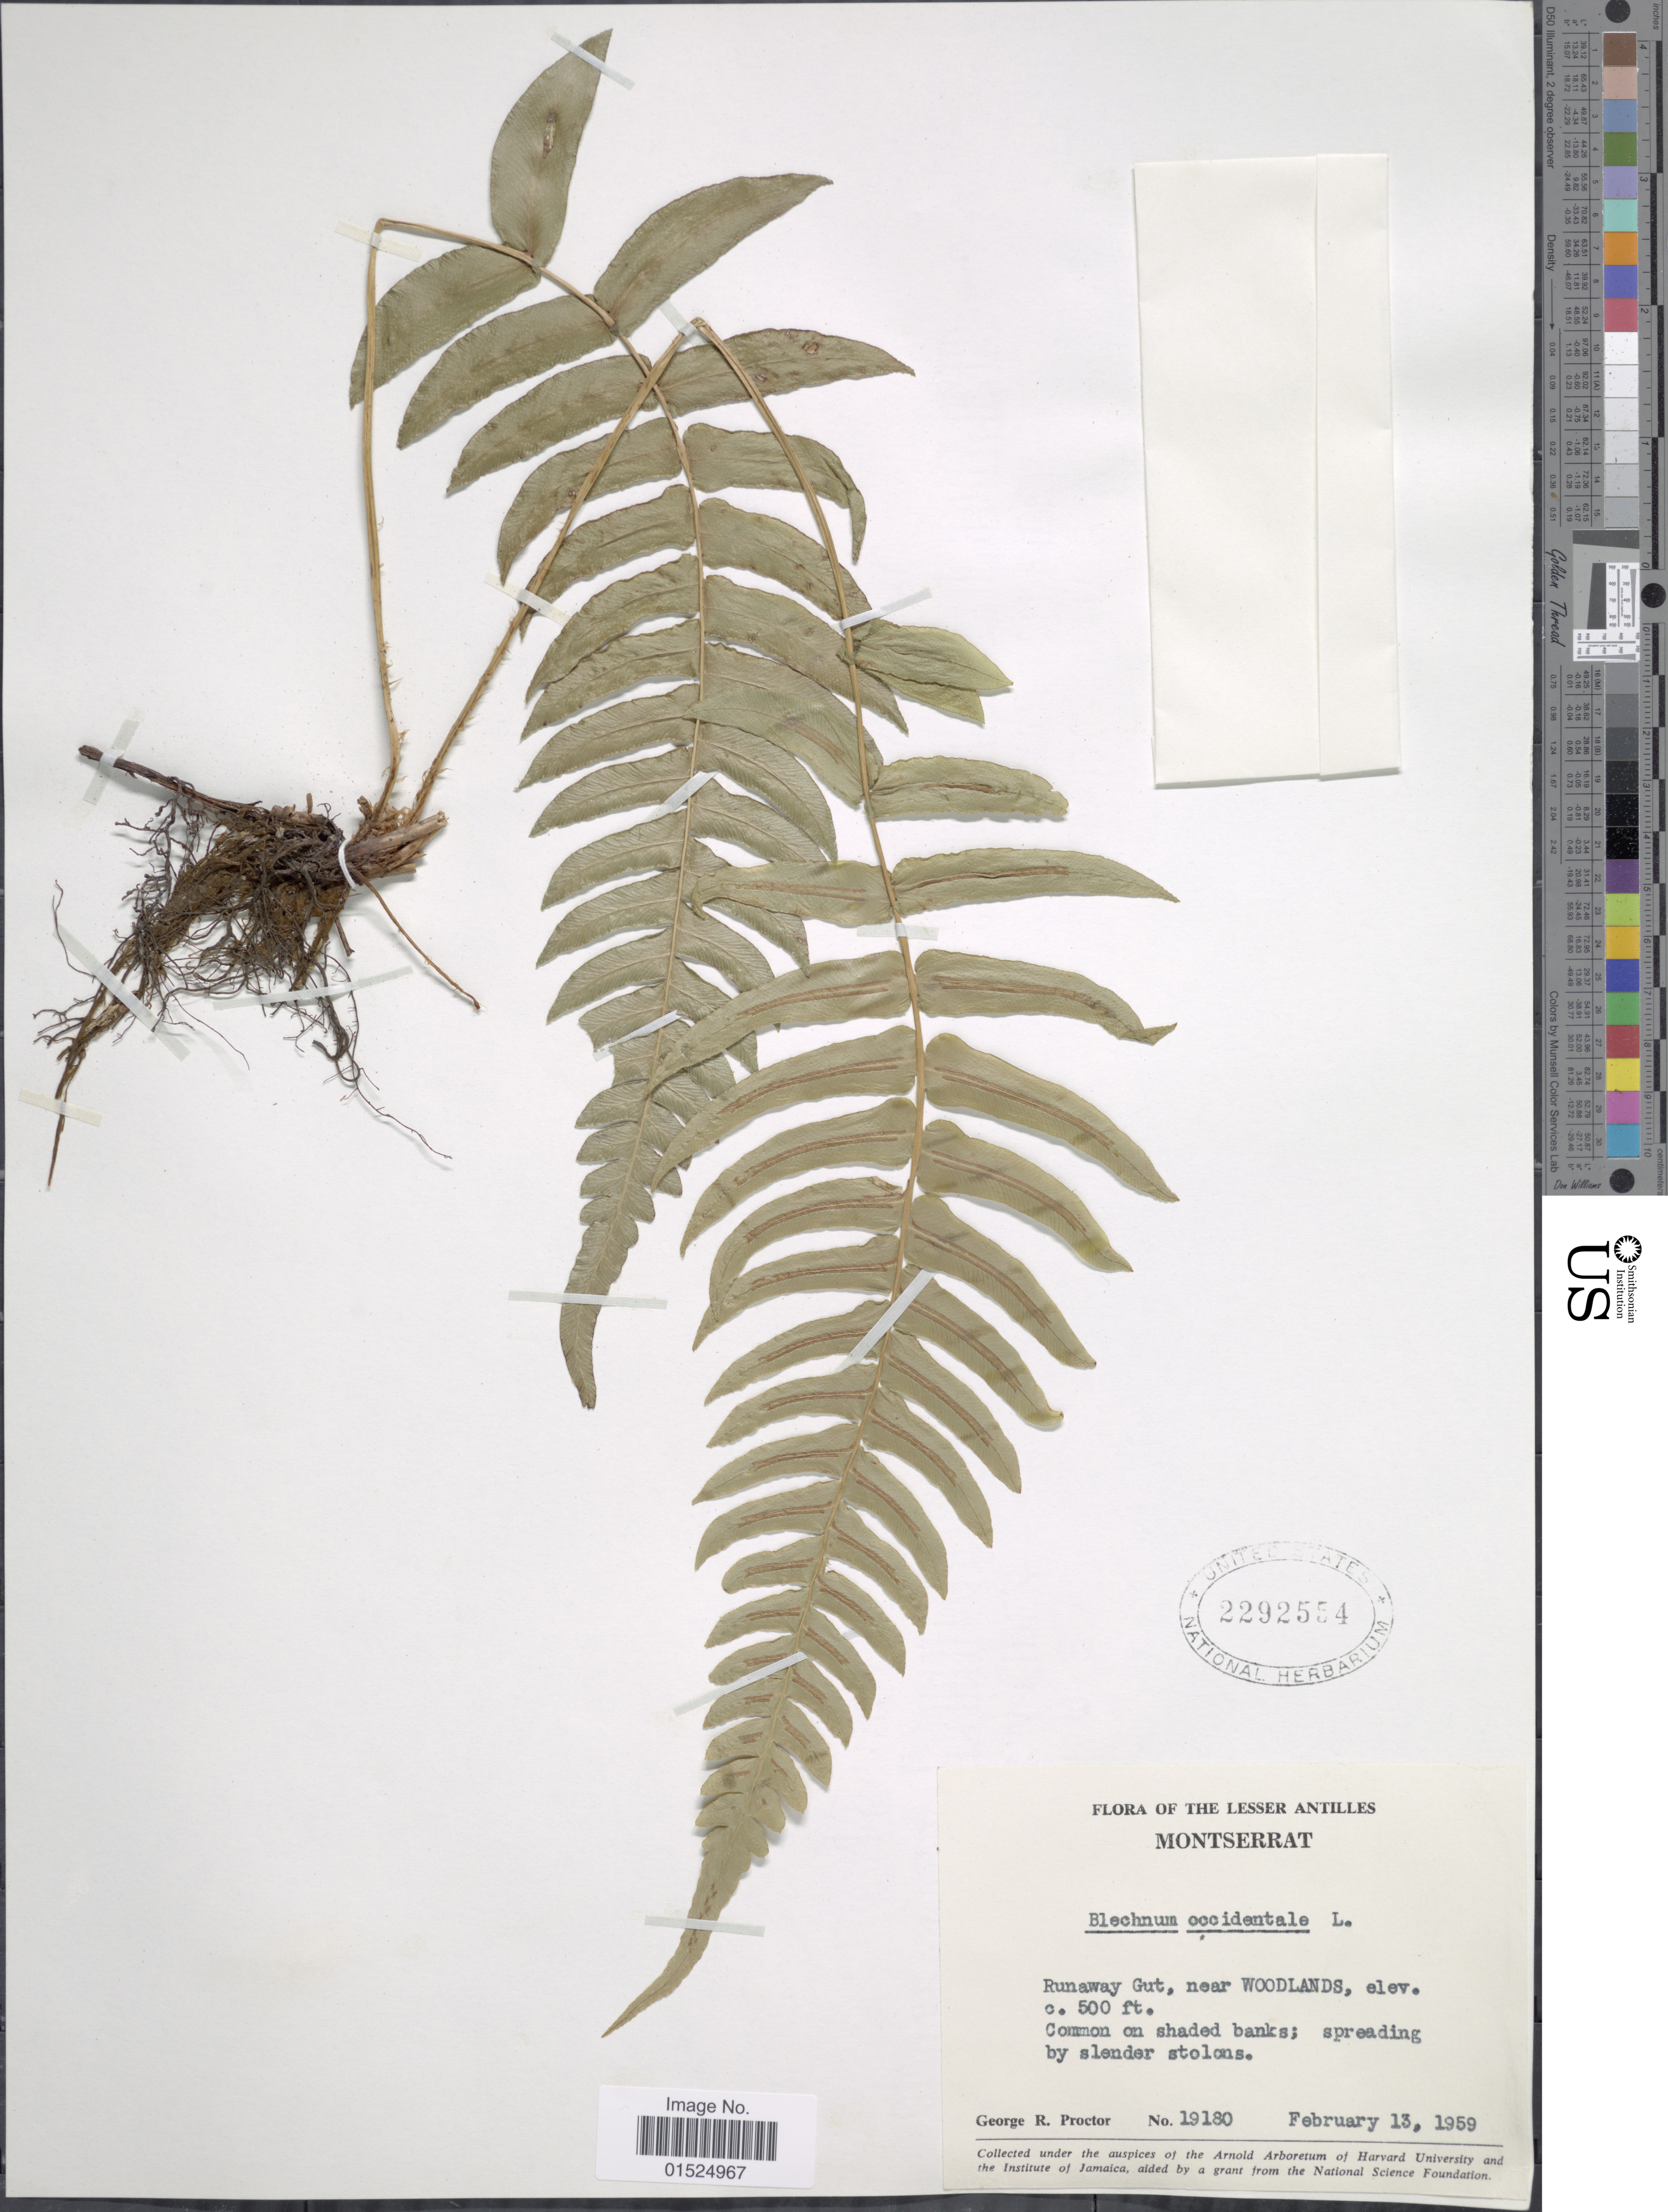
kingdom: Plantae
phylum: Tracheophyta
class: Polypodiopsida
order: Polypodiales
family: Blechnaceae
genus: Blechnum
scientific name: Blechnum occidentale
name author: L.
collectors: G. Proctor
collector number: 19180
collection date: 1959-02-13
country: Montserrat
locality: Runaway Gut, near Woodlands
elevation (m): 152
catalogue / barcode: US 2292554